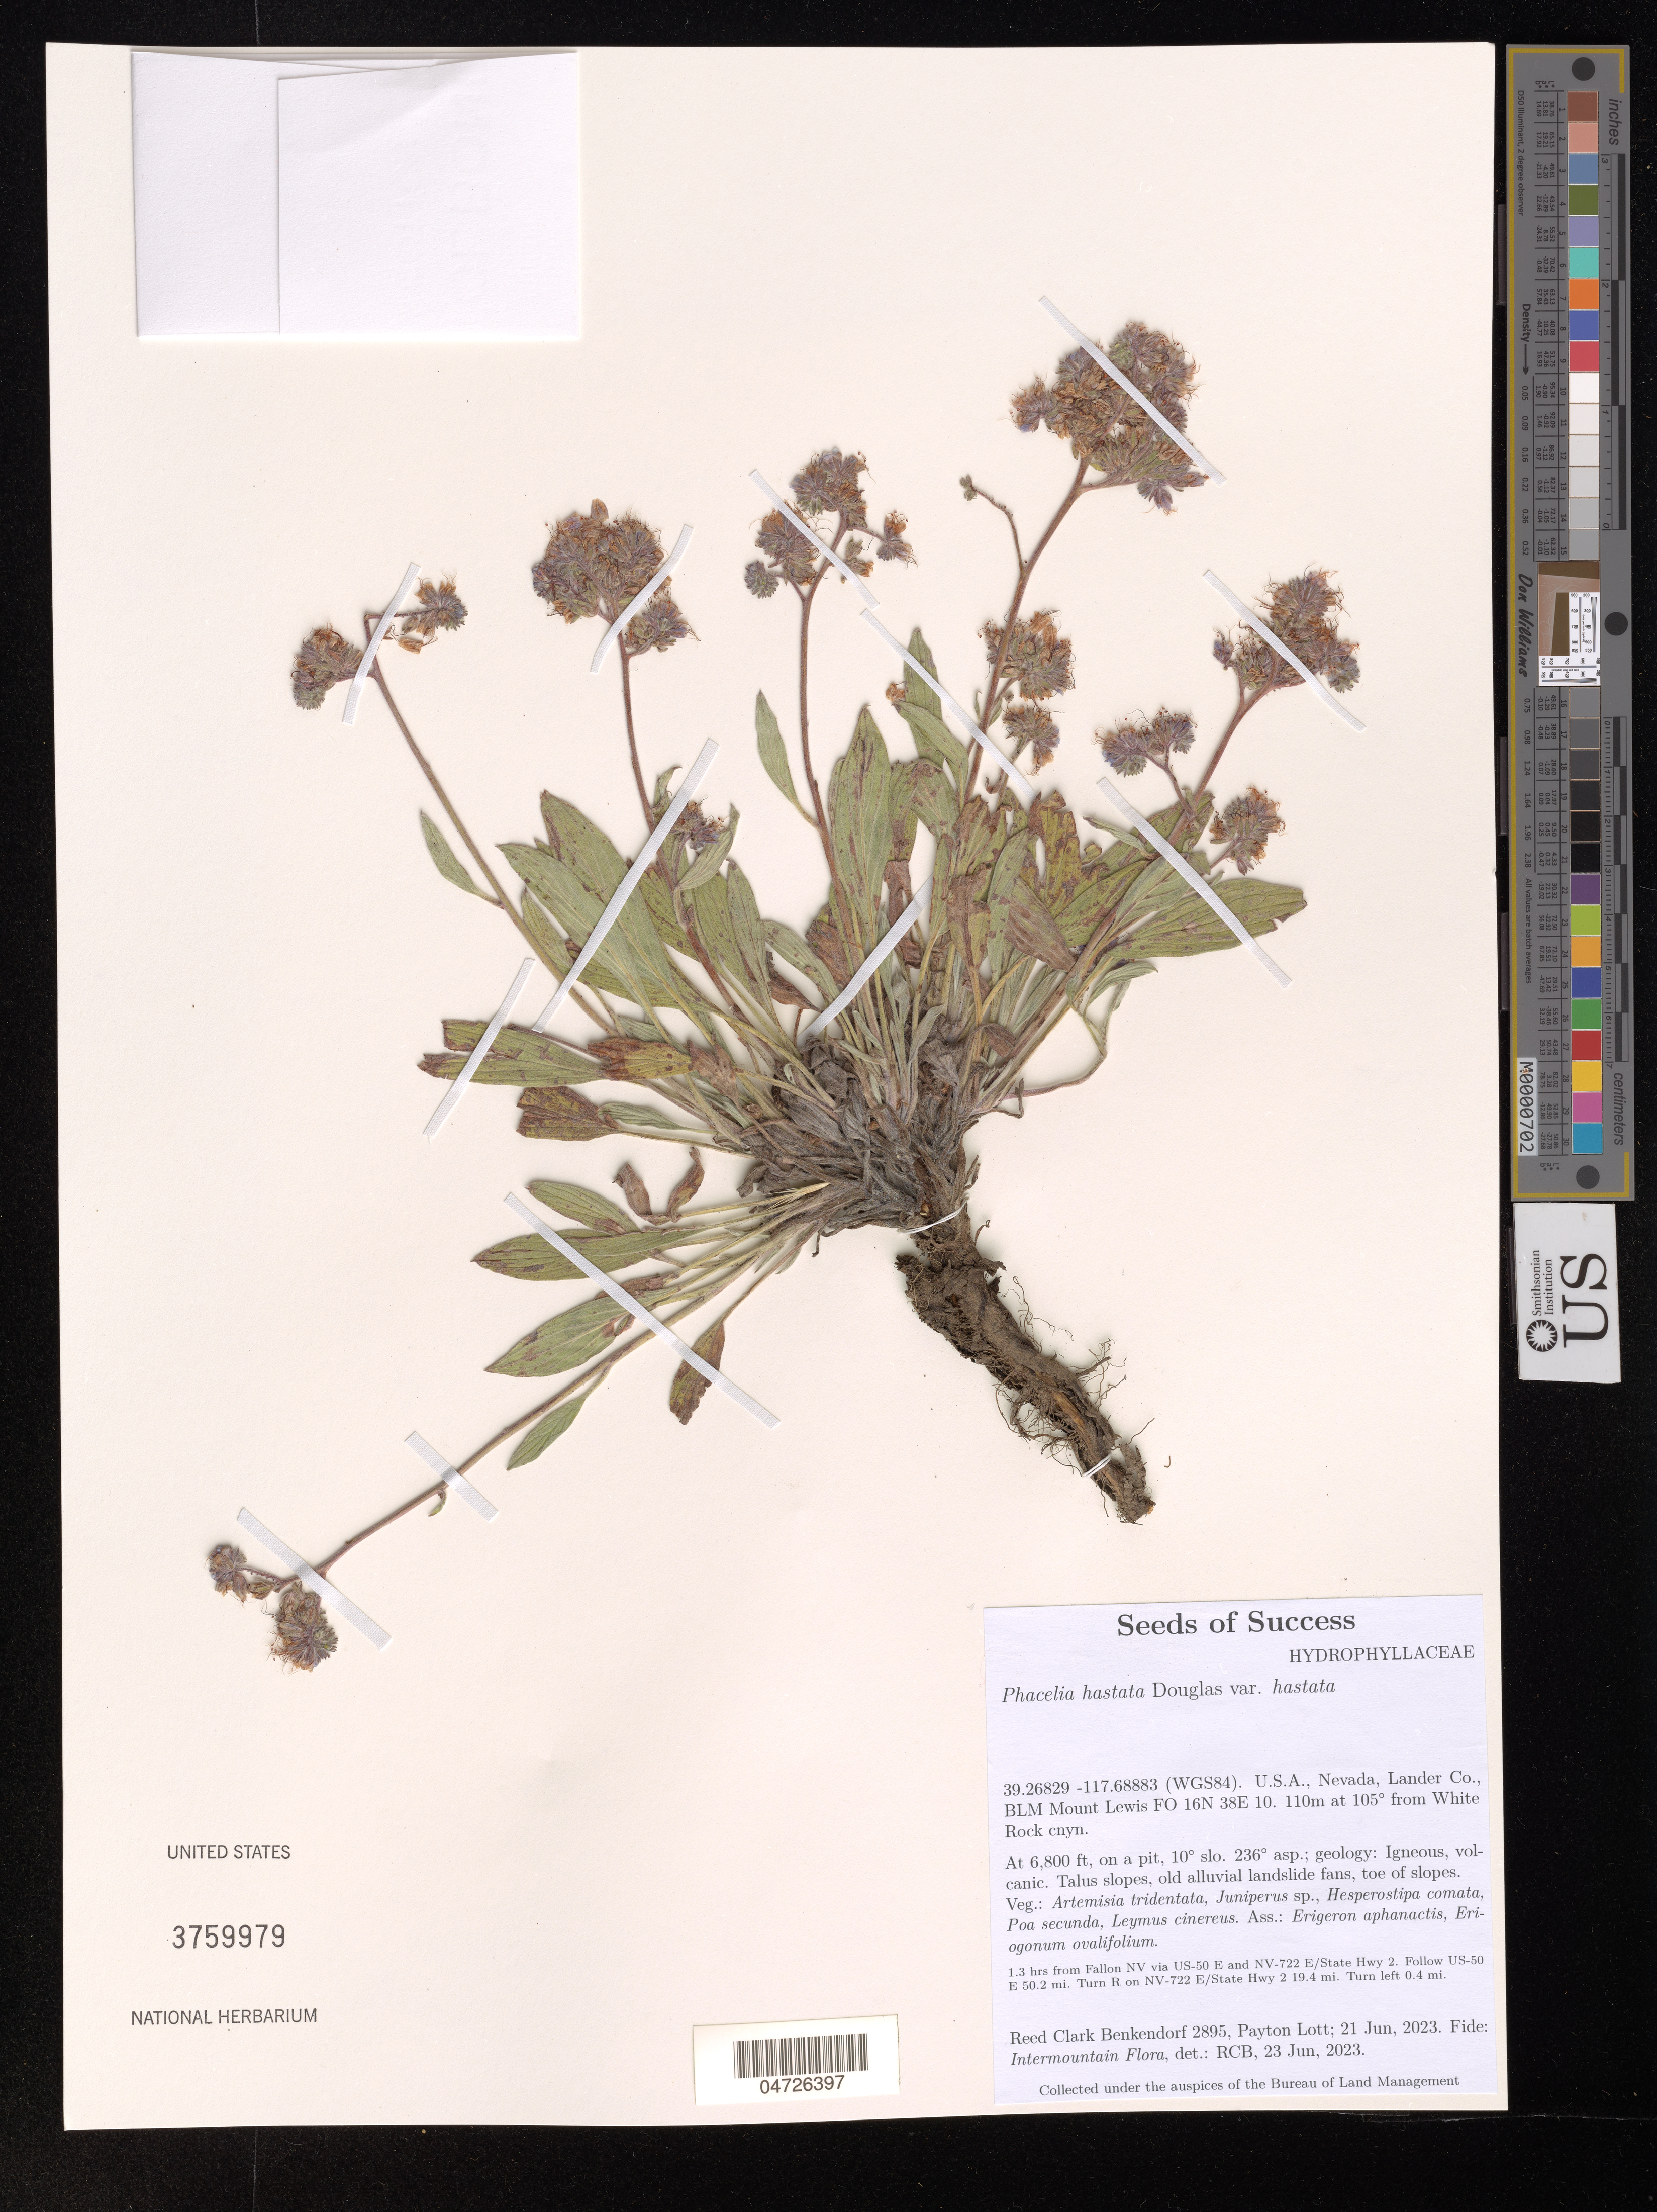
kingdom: Plantae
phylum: Tracheophyta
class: Magnoliopsida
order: Boraginales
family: Hydrophyllaceae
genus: Phacelia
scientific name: Phacelia hastata var. hastata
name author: Douglas ex Lehm.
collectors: R. Benkendorf & P. Lott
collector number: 2895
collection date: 2023-06-21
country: United States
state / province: Nevada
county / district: Lander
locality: (WGS84). Lander Co., BLM Mount Lewis FO 16N 38E 10. 110m at 105º from White Rock cnyn. 1.3 hrs from Fallon NV via US-50 E and NV-722 E/State Hwy 2. Follow US-50 E 50.2 mi. Turn R on NV-722 E/State Hwy 2 19.4 mi. Turn left 0.4 mi.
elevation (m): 2073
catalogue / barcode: US 3759979